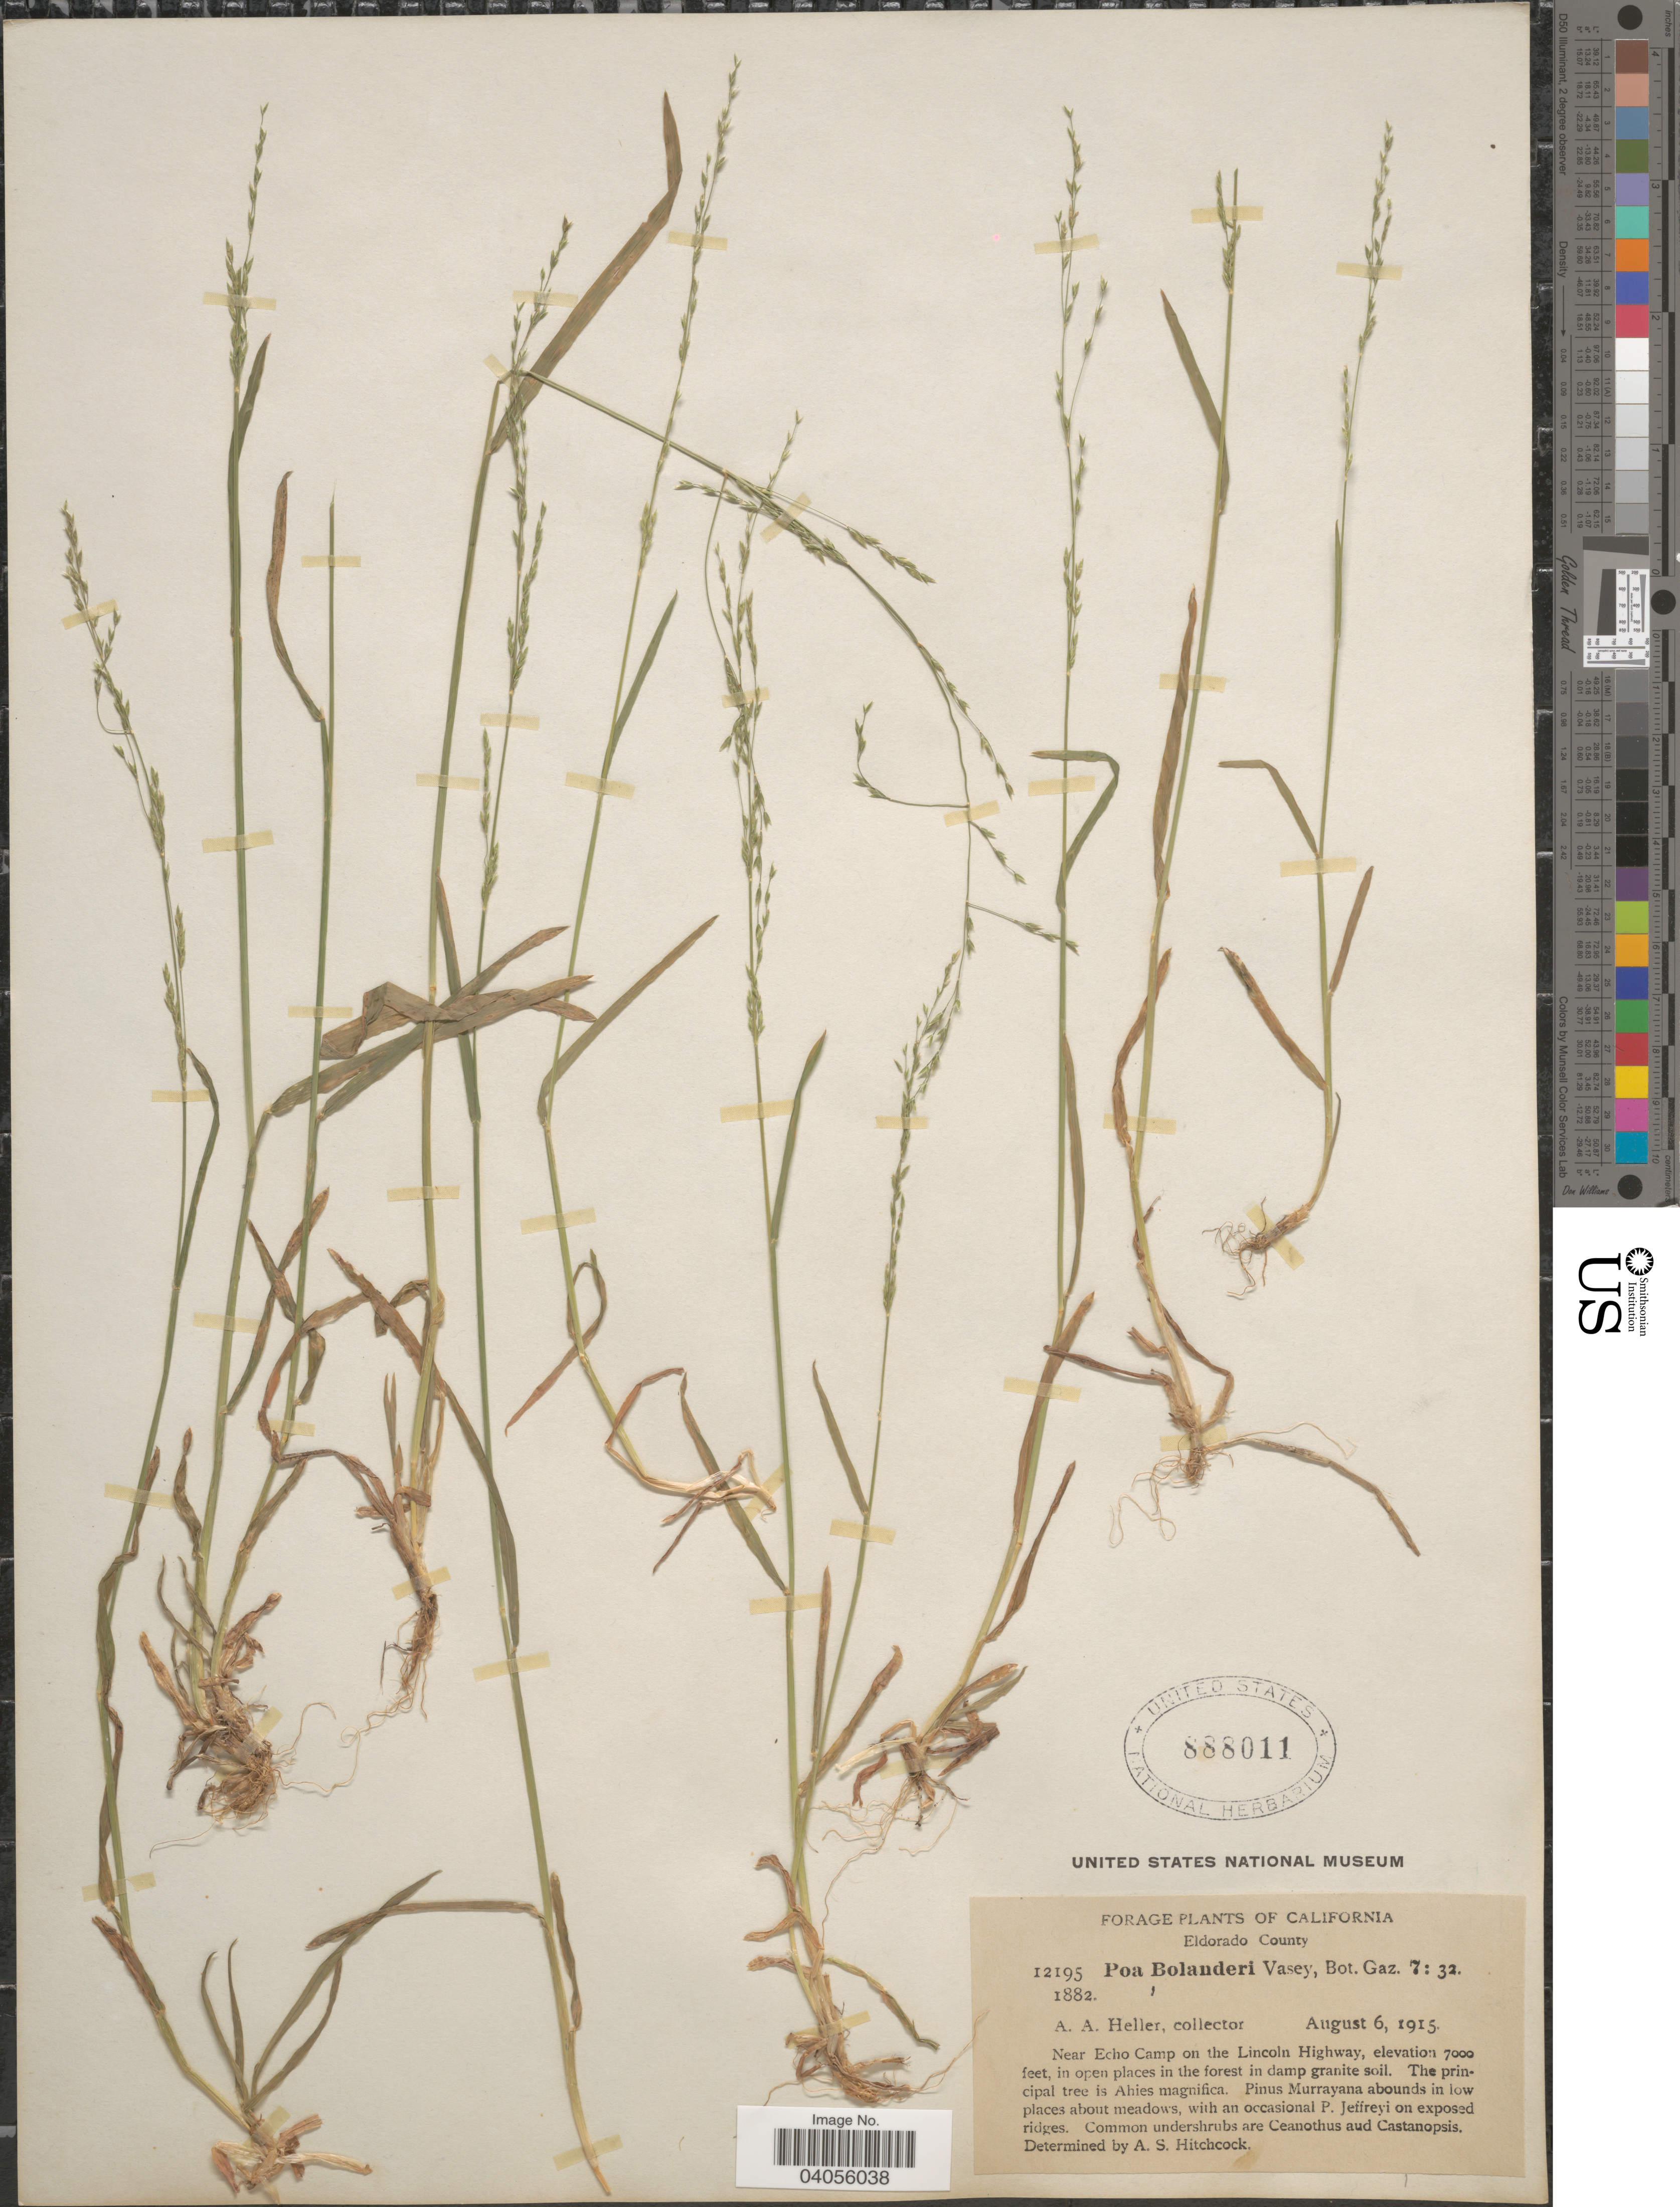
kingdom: Plantae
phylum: Tracheophyta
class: Liliopsida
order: Poales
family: Poaceae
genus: Poa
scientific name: Poa bolanderi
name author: Vasey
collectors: A. A. Heller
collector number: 12195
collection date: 1915-08-06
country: United States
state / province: California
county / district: El Dorado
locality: Eldorado County. Near Echo Camp on the Lincoln Highway.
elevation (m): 2134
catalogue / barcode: US 888011